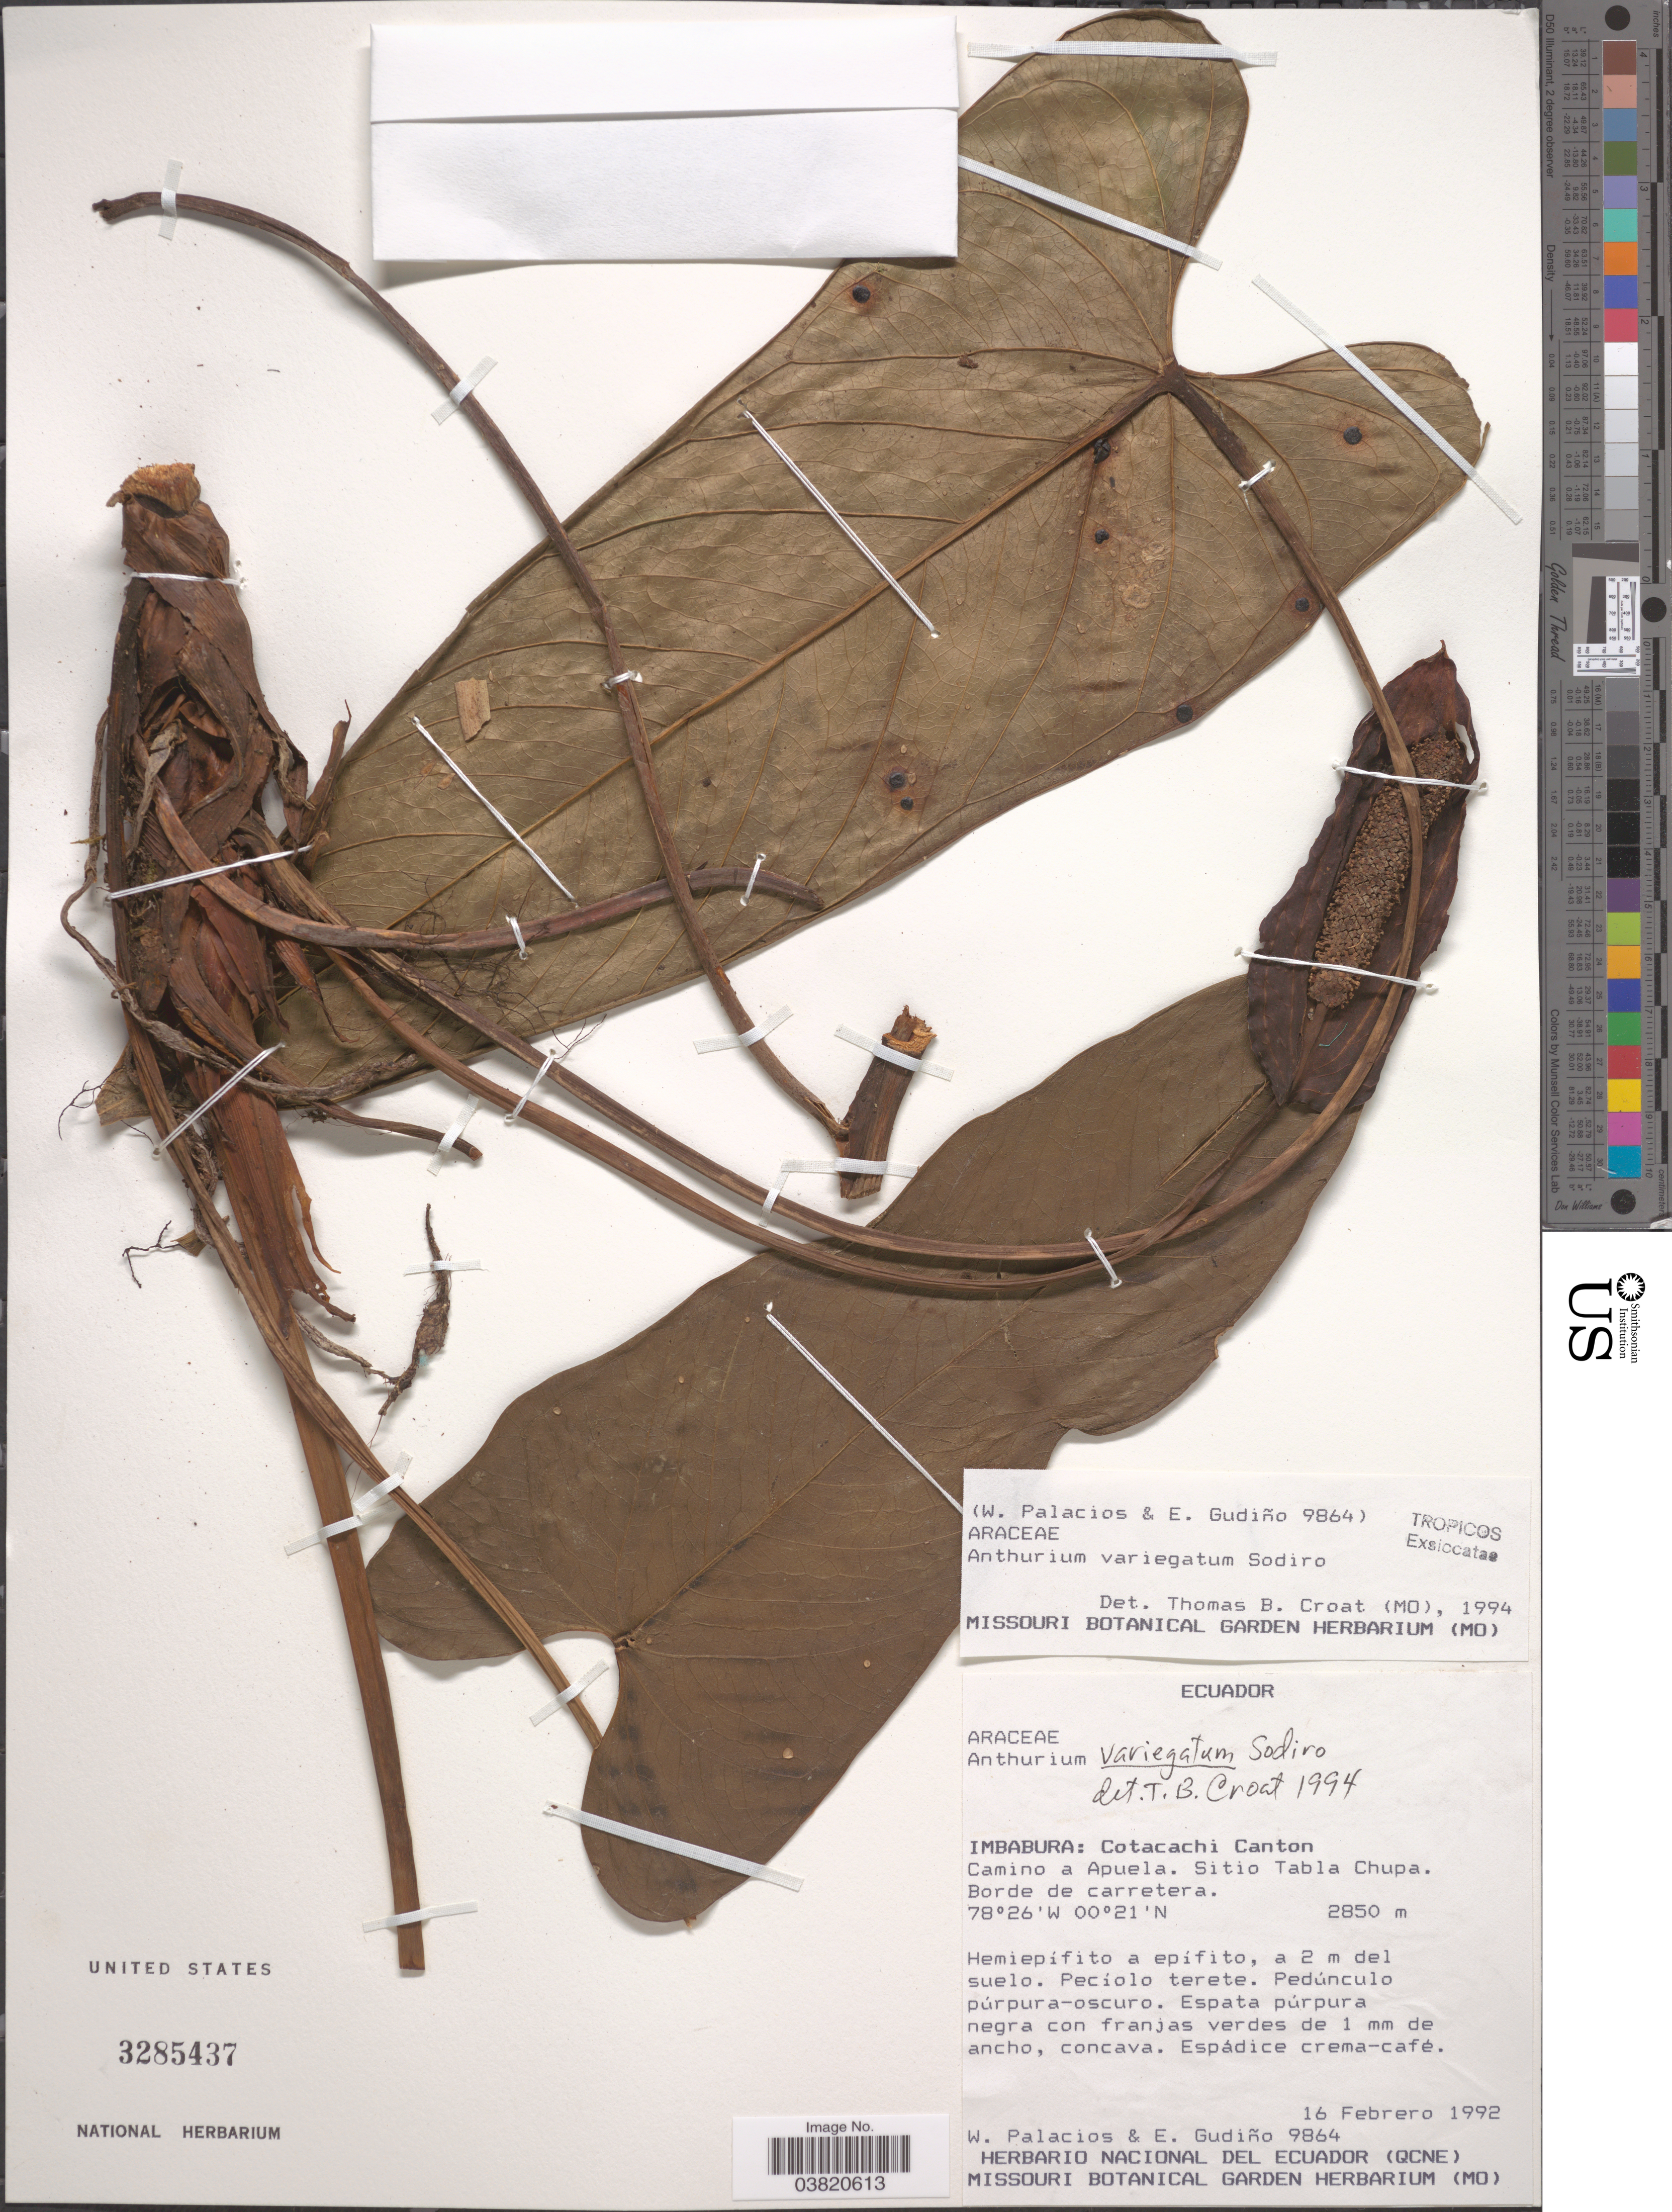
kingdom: Plantae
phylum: Tracheophyta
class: Liliopsida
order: Alismatales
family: Araceae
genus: Anthurium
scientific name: Anthurium variegatum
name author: Sodiro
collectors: W. Palacios & E. Gudiño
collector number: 9864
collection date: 1992-02-16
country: Ecuador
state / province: Imbabura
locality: Cotacachi Canton. Camino a Apuela. Sitio Tabla Chupa. Borde de carretera.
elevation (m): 2850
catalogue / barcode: US 3285437